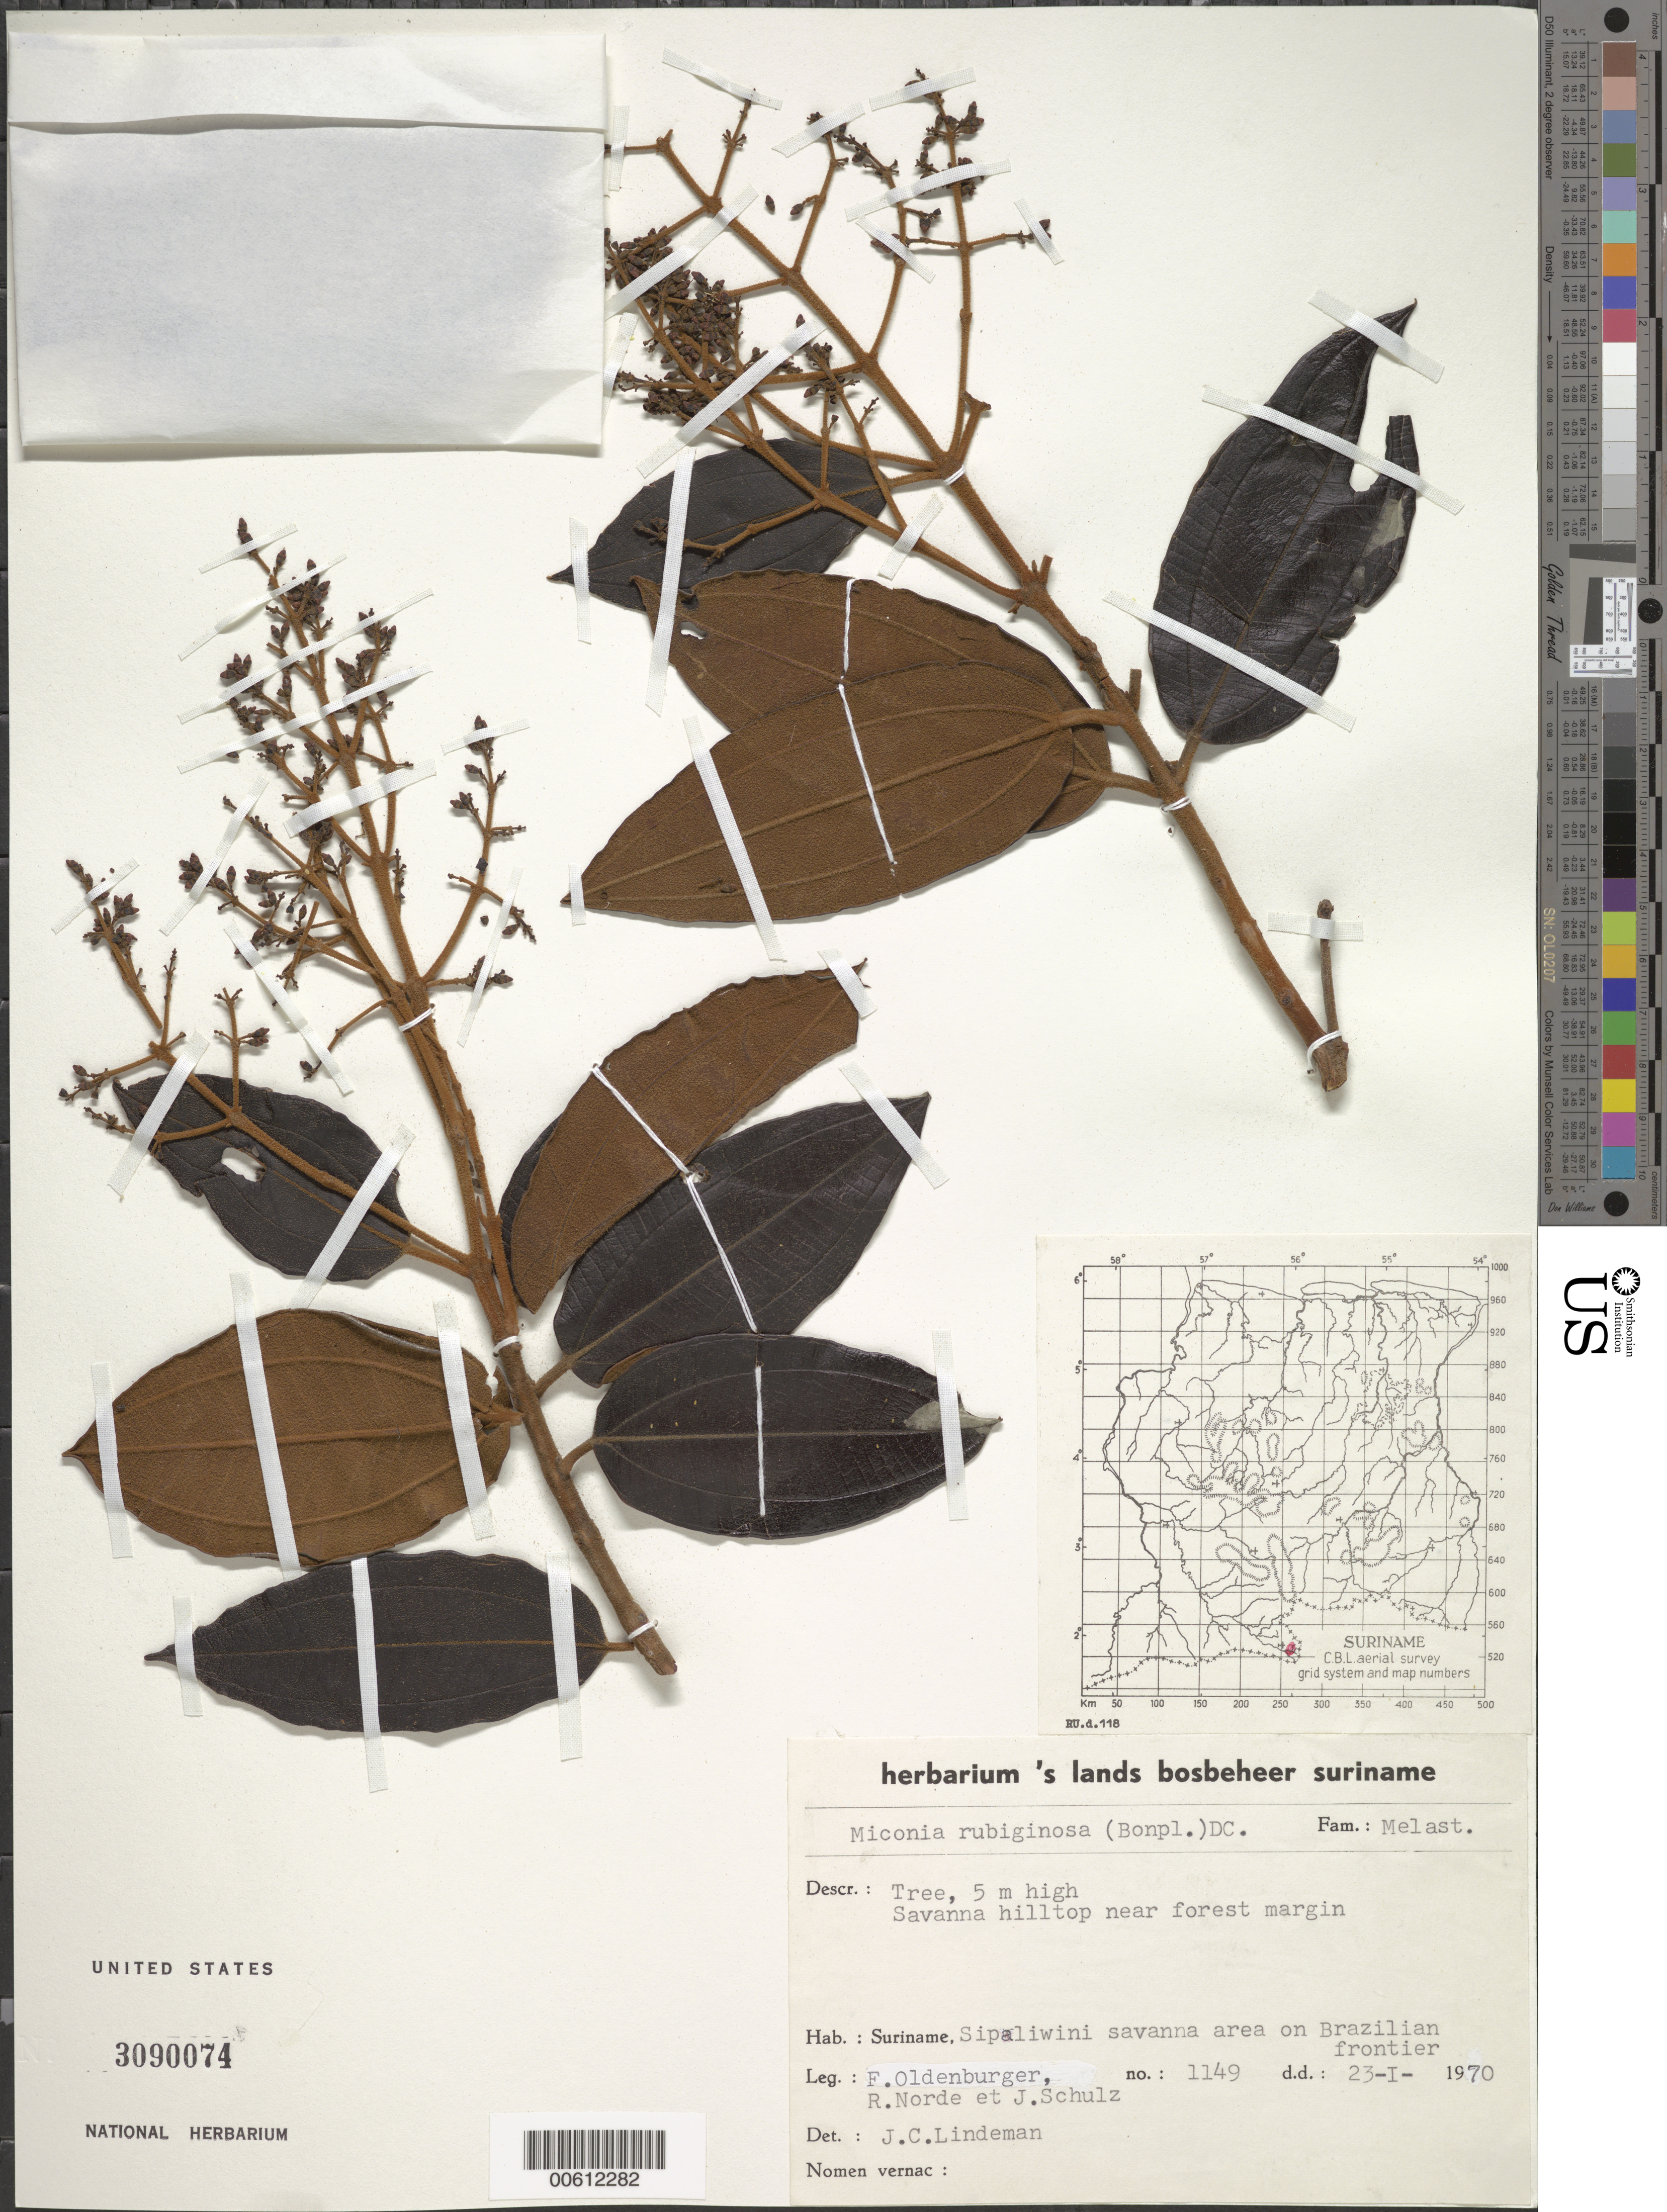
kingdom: Plantae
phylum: Tracheophyta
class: Magnoliopsida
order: Myrtales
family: Melastomataceae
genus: Miconia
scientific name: Miconia rubiginosa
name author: (Bonpl.) DC.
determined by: Lindeman, J. C.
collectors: F. Oldenburger, R. Norde & J. P. Schulz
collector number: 1149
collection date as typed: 23-Jan-70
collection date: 1970-01-23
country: Suriname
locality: Sipaliwini Savanna, Brazilian frontier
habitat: Savanna hilltop near forest margin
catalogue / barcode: US 3090074